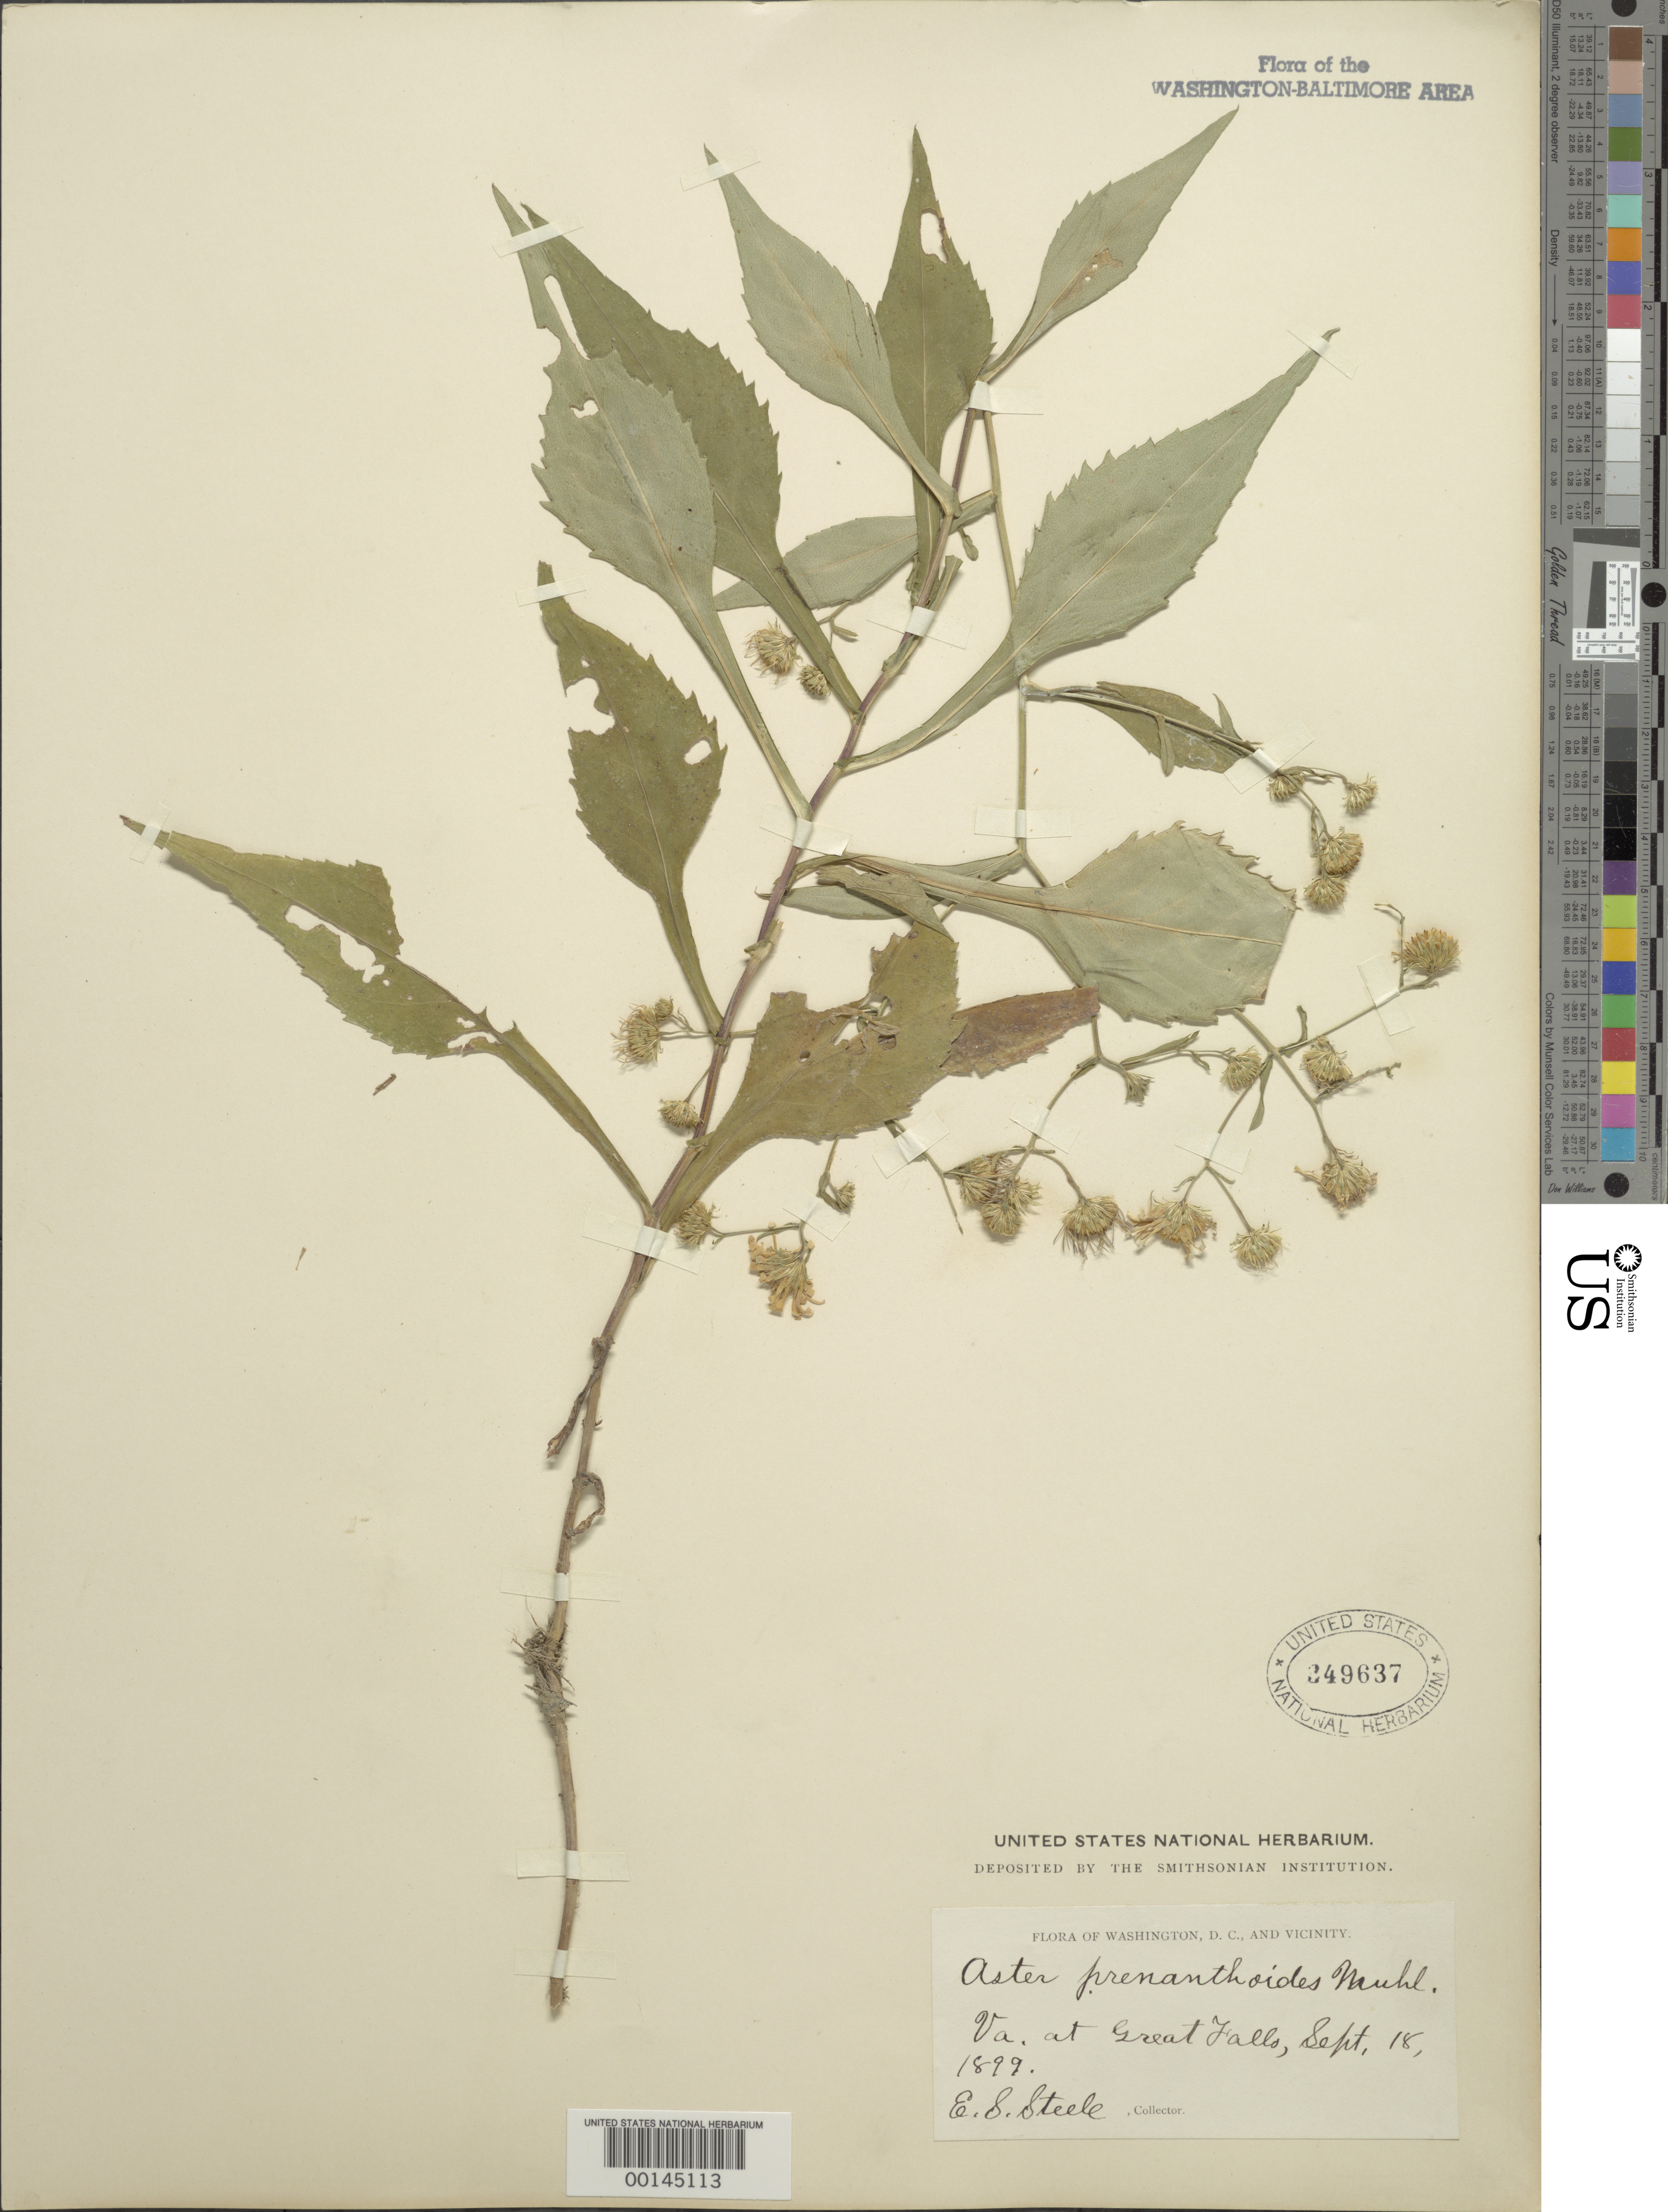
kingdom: Plantae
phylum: Tracheophyta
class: Magnoliopsida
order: Asterales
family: Asteraceae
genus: Symphyotrichum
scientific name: Symphyotrichum prenanthoides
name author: (Muhl. ex Willd.) G.L. Nesom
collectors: E. Steele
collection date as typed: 18 Sep 1899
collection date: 1899-09-18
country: United States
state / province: Virginia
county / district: Fairfax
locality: Great Falls C. & O. Canal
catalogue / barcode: US 349637